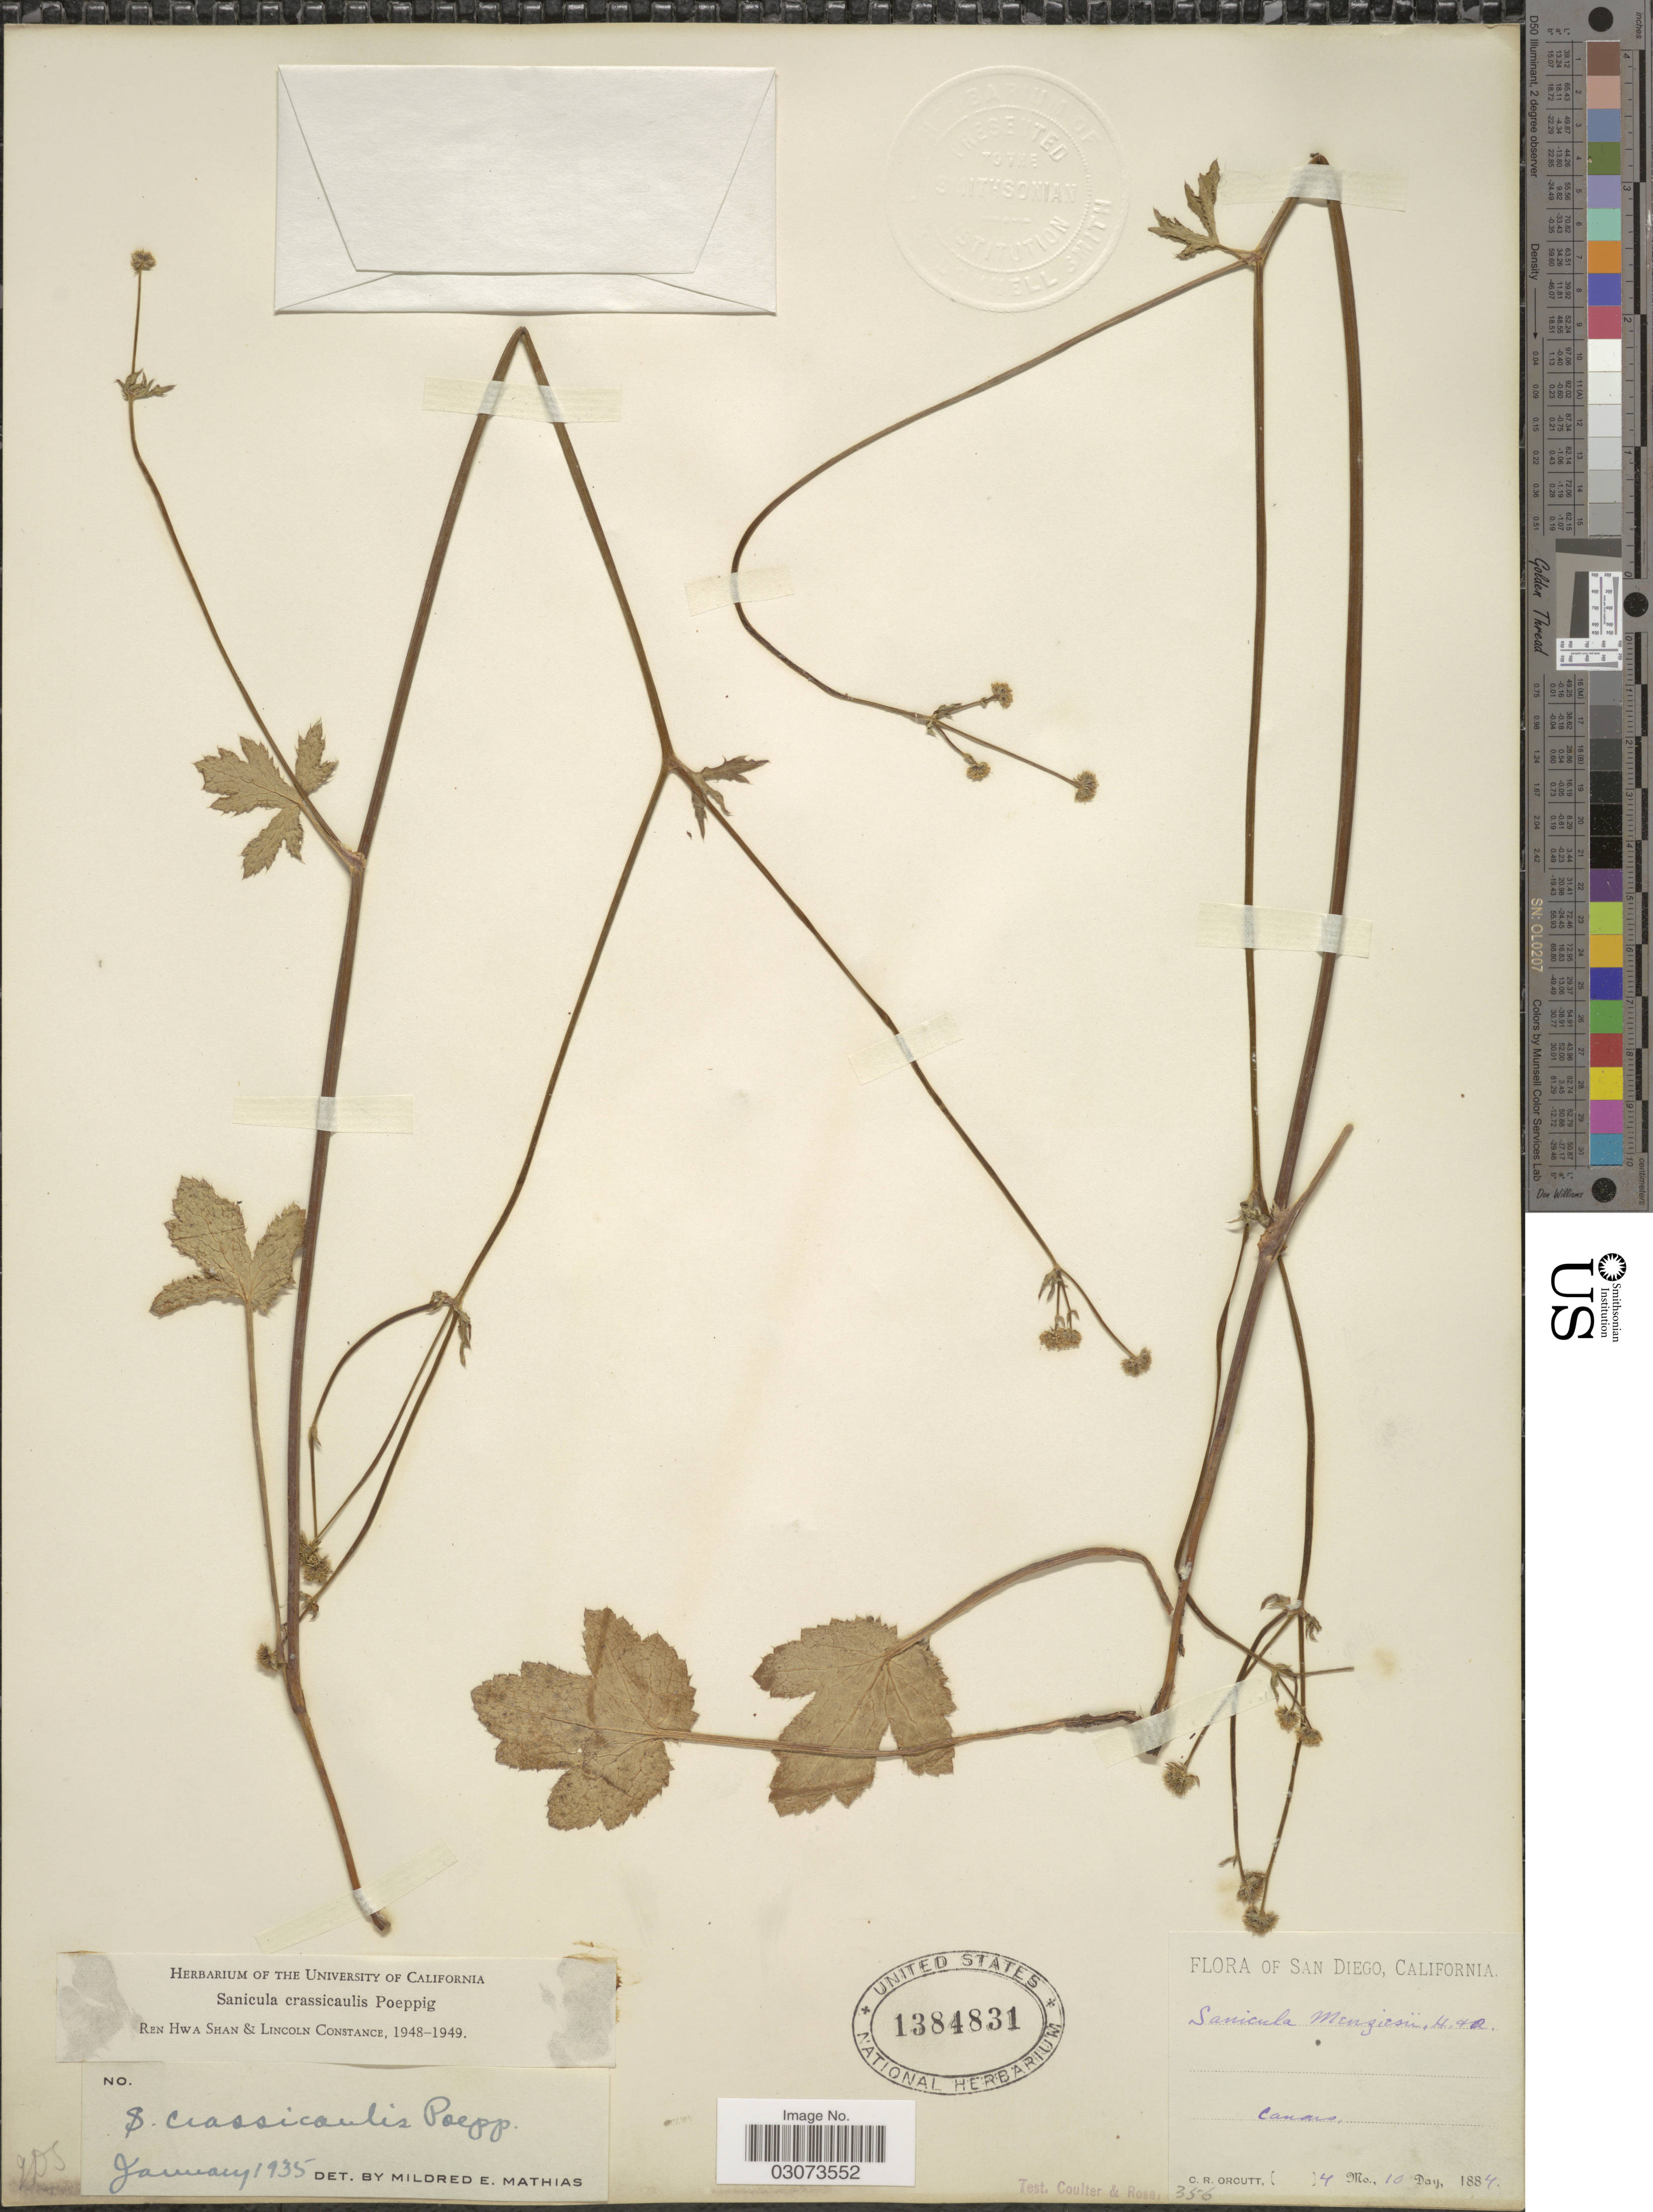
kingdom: Plantae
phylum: Tracheophyta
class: Magnoliopsida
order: Apiales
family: Apiaceae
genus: Sanicula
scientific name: Sanicula crassicaulis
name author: Poepp. ex DC.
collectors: C. R. Orcutt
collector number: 356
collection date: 1884-04-10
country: United States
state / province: California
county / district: San Diego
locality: San Diego. Canons.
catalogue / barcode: US 1384831